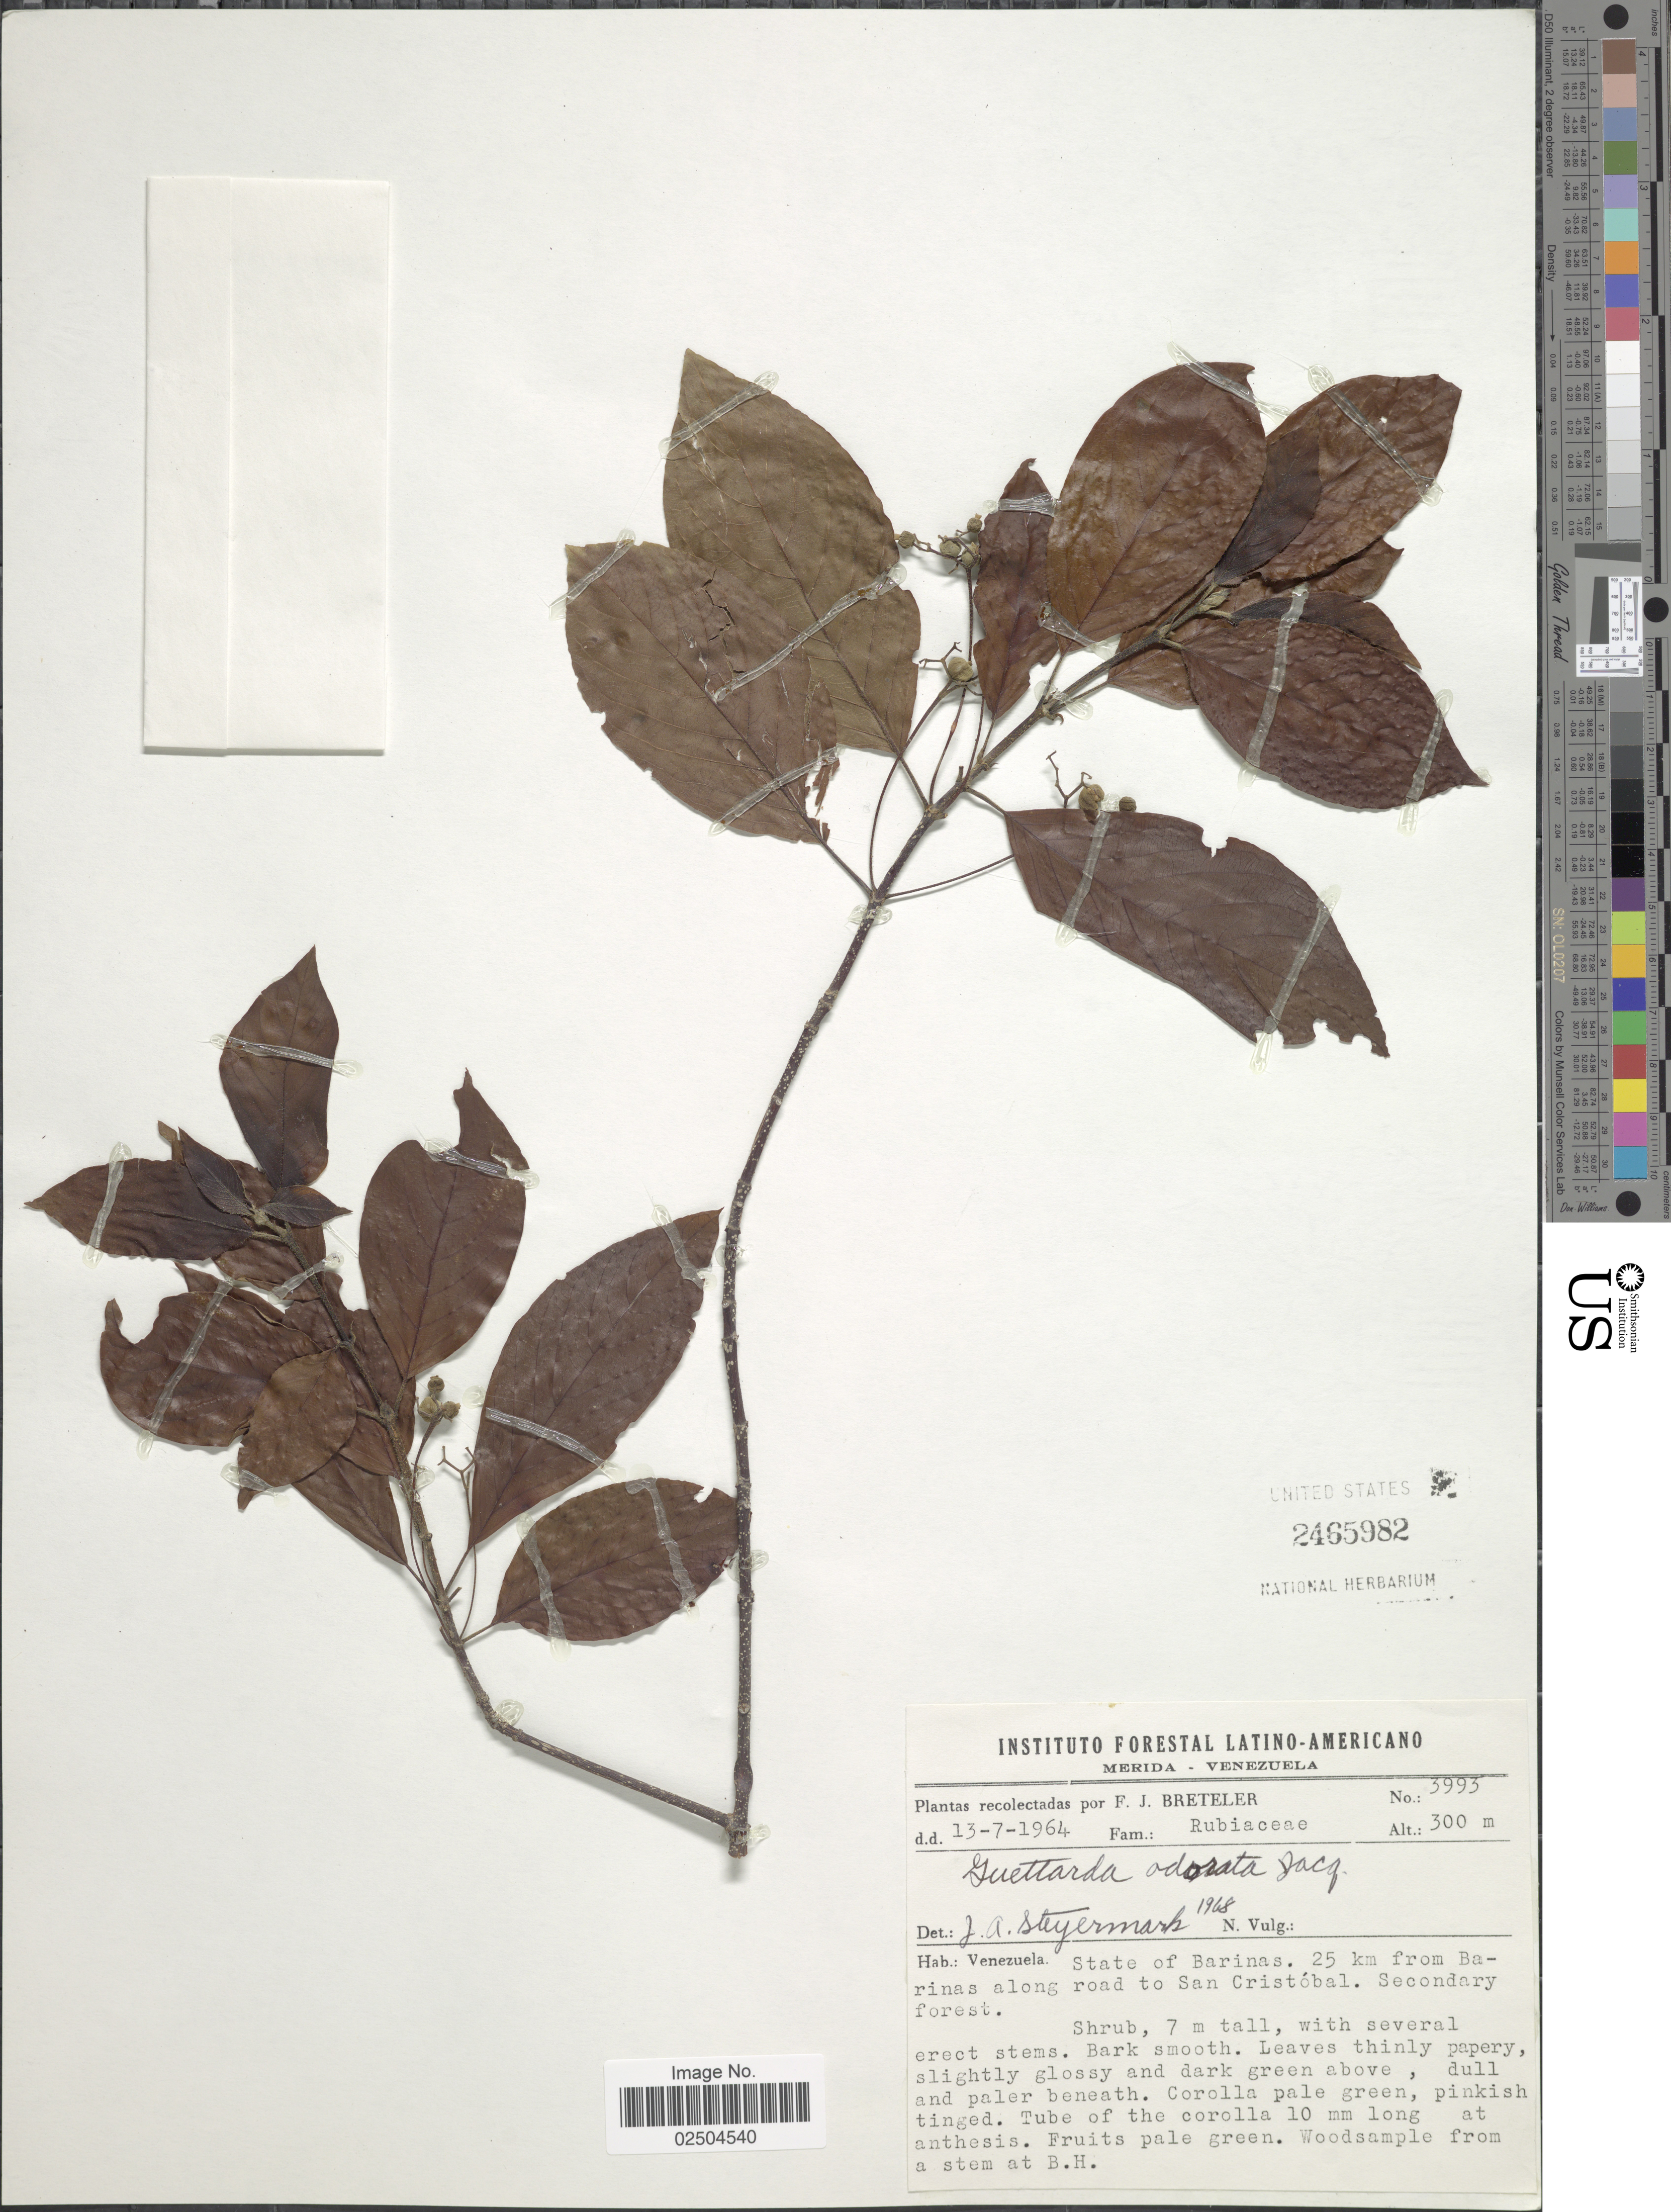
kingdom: Plantae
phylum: Tracheophyta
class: Magnoliopsida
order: Gentianales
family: Rubiaceae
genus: Guettarda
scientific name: Guettarda odorata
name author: (Jacq.) Lam.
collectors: F. J. Breteler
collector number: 3995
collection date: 1964-07-13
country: Venezuela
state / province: Barinas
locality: Venezuela, State of Barinas, 25 km from Barinas along road to San Cristobal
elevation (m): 300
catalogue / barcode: US 2465982